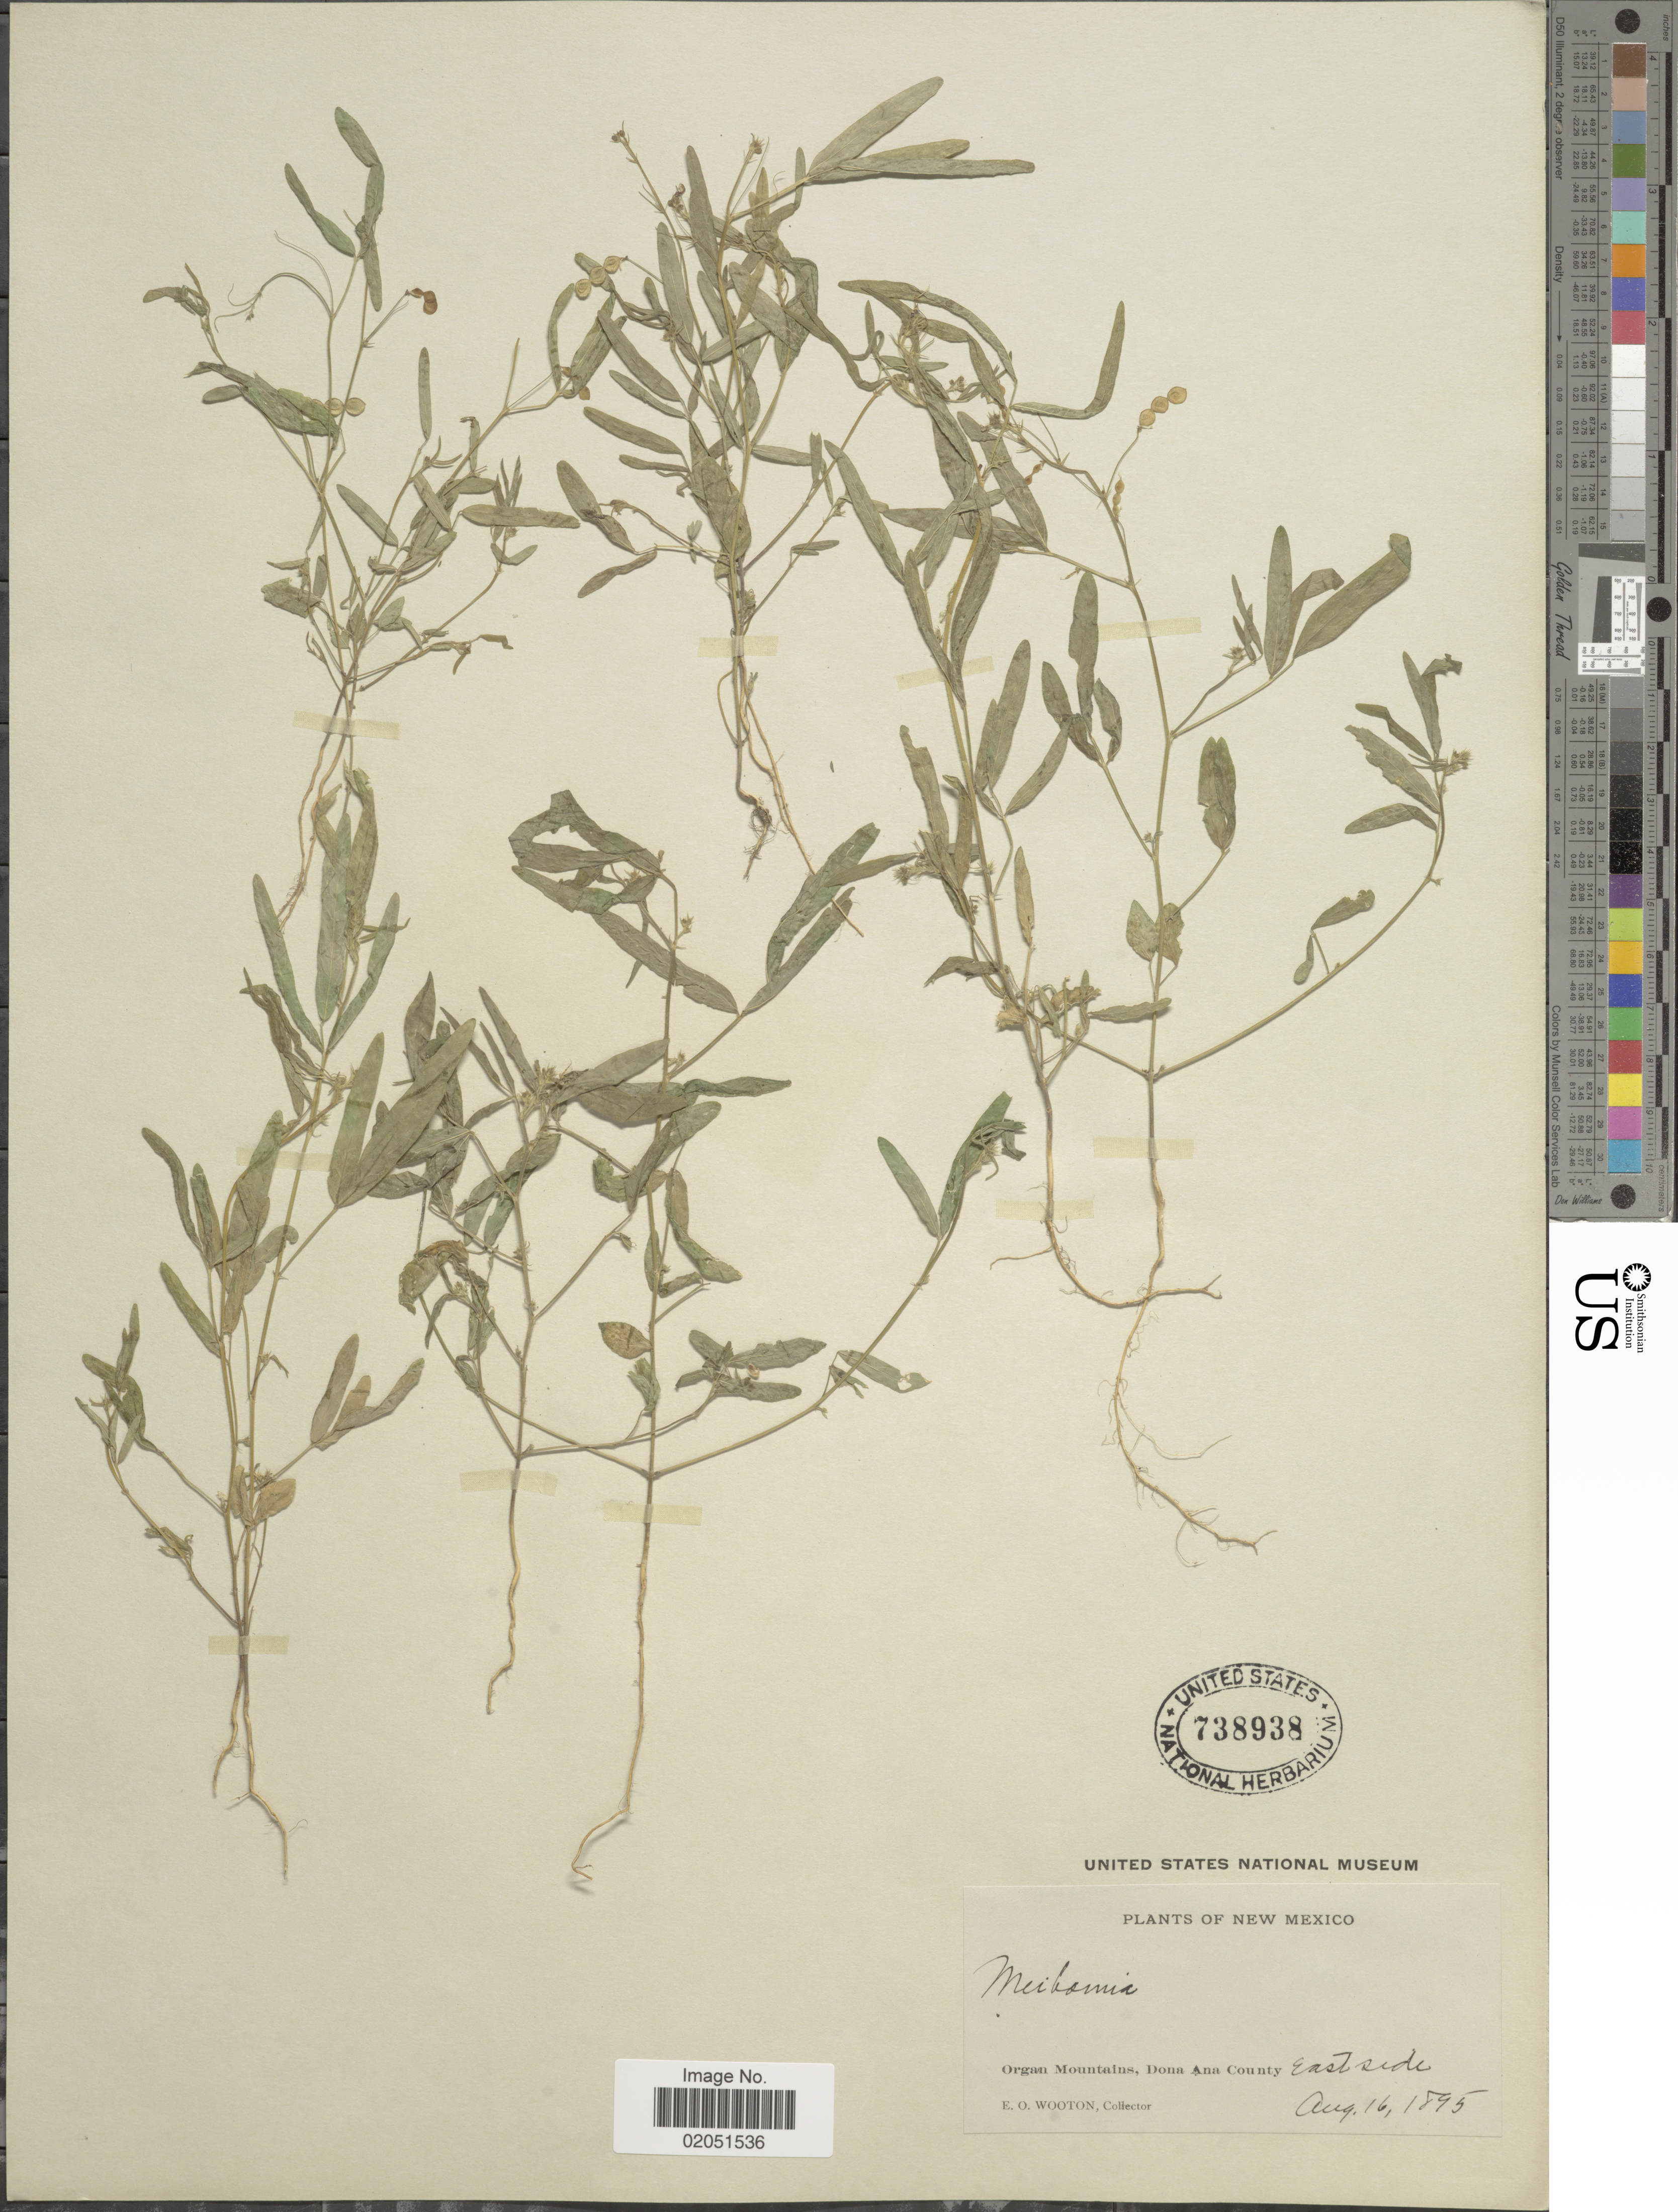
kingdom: Plantae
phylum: Tracheophyta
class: Magnoliopsida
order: Fabales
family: Fabaceae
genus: Desmodium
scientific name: Desmodium rosei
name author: B.G. Schub.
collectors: E. O. Wooton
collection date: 1895-08-16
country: United States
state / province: New Mexico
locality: Organ Mountains, Dona Ana County Eastside.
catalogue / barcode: US 738938